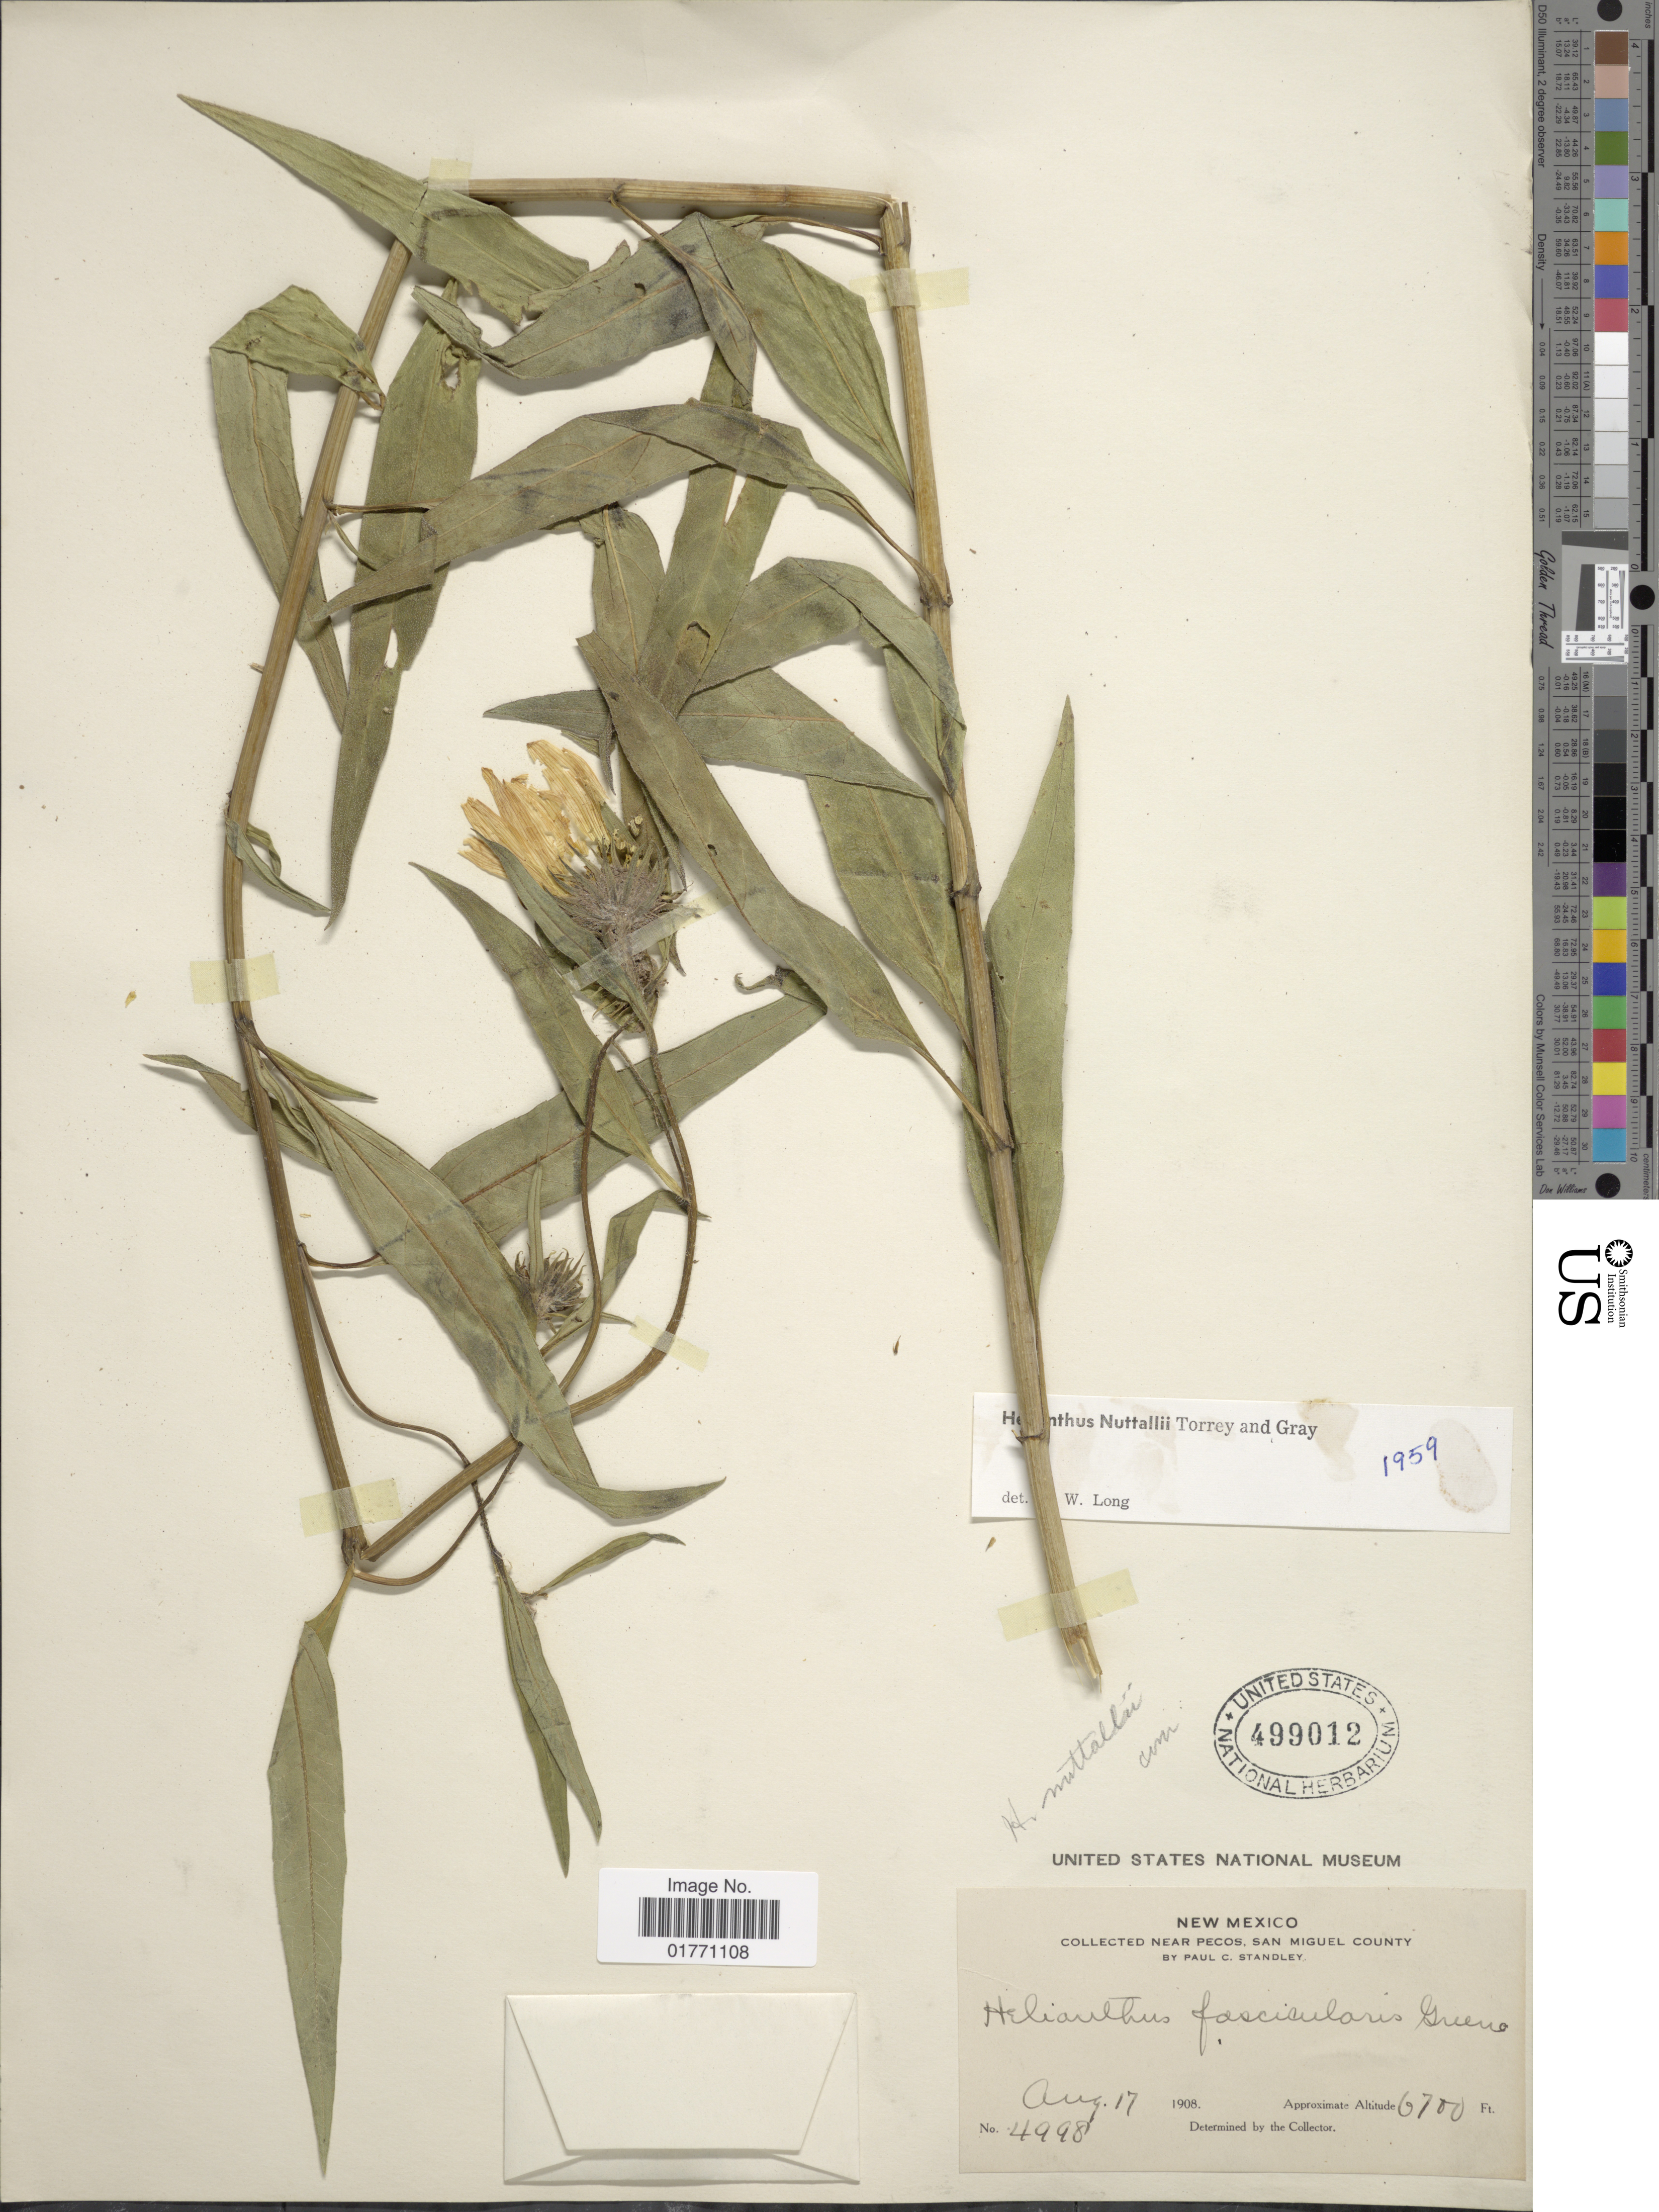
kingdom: Plantae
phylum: Tracheophyta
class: Magnoliopsida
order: Asterales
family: Asteraceae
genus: Helianthus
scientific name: Helianthus nuttallii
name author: Torr. & A. Gray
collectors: P. C. Standley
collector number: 4998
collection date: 1908-08-17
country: United States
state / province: New Mexico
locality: Near Pecos, San Miguel County.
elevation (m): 2042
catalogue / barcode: US 499012